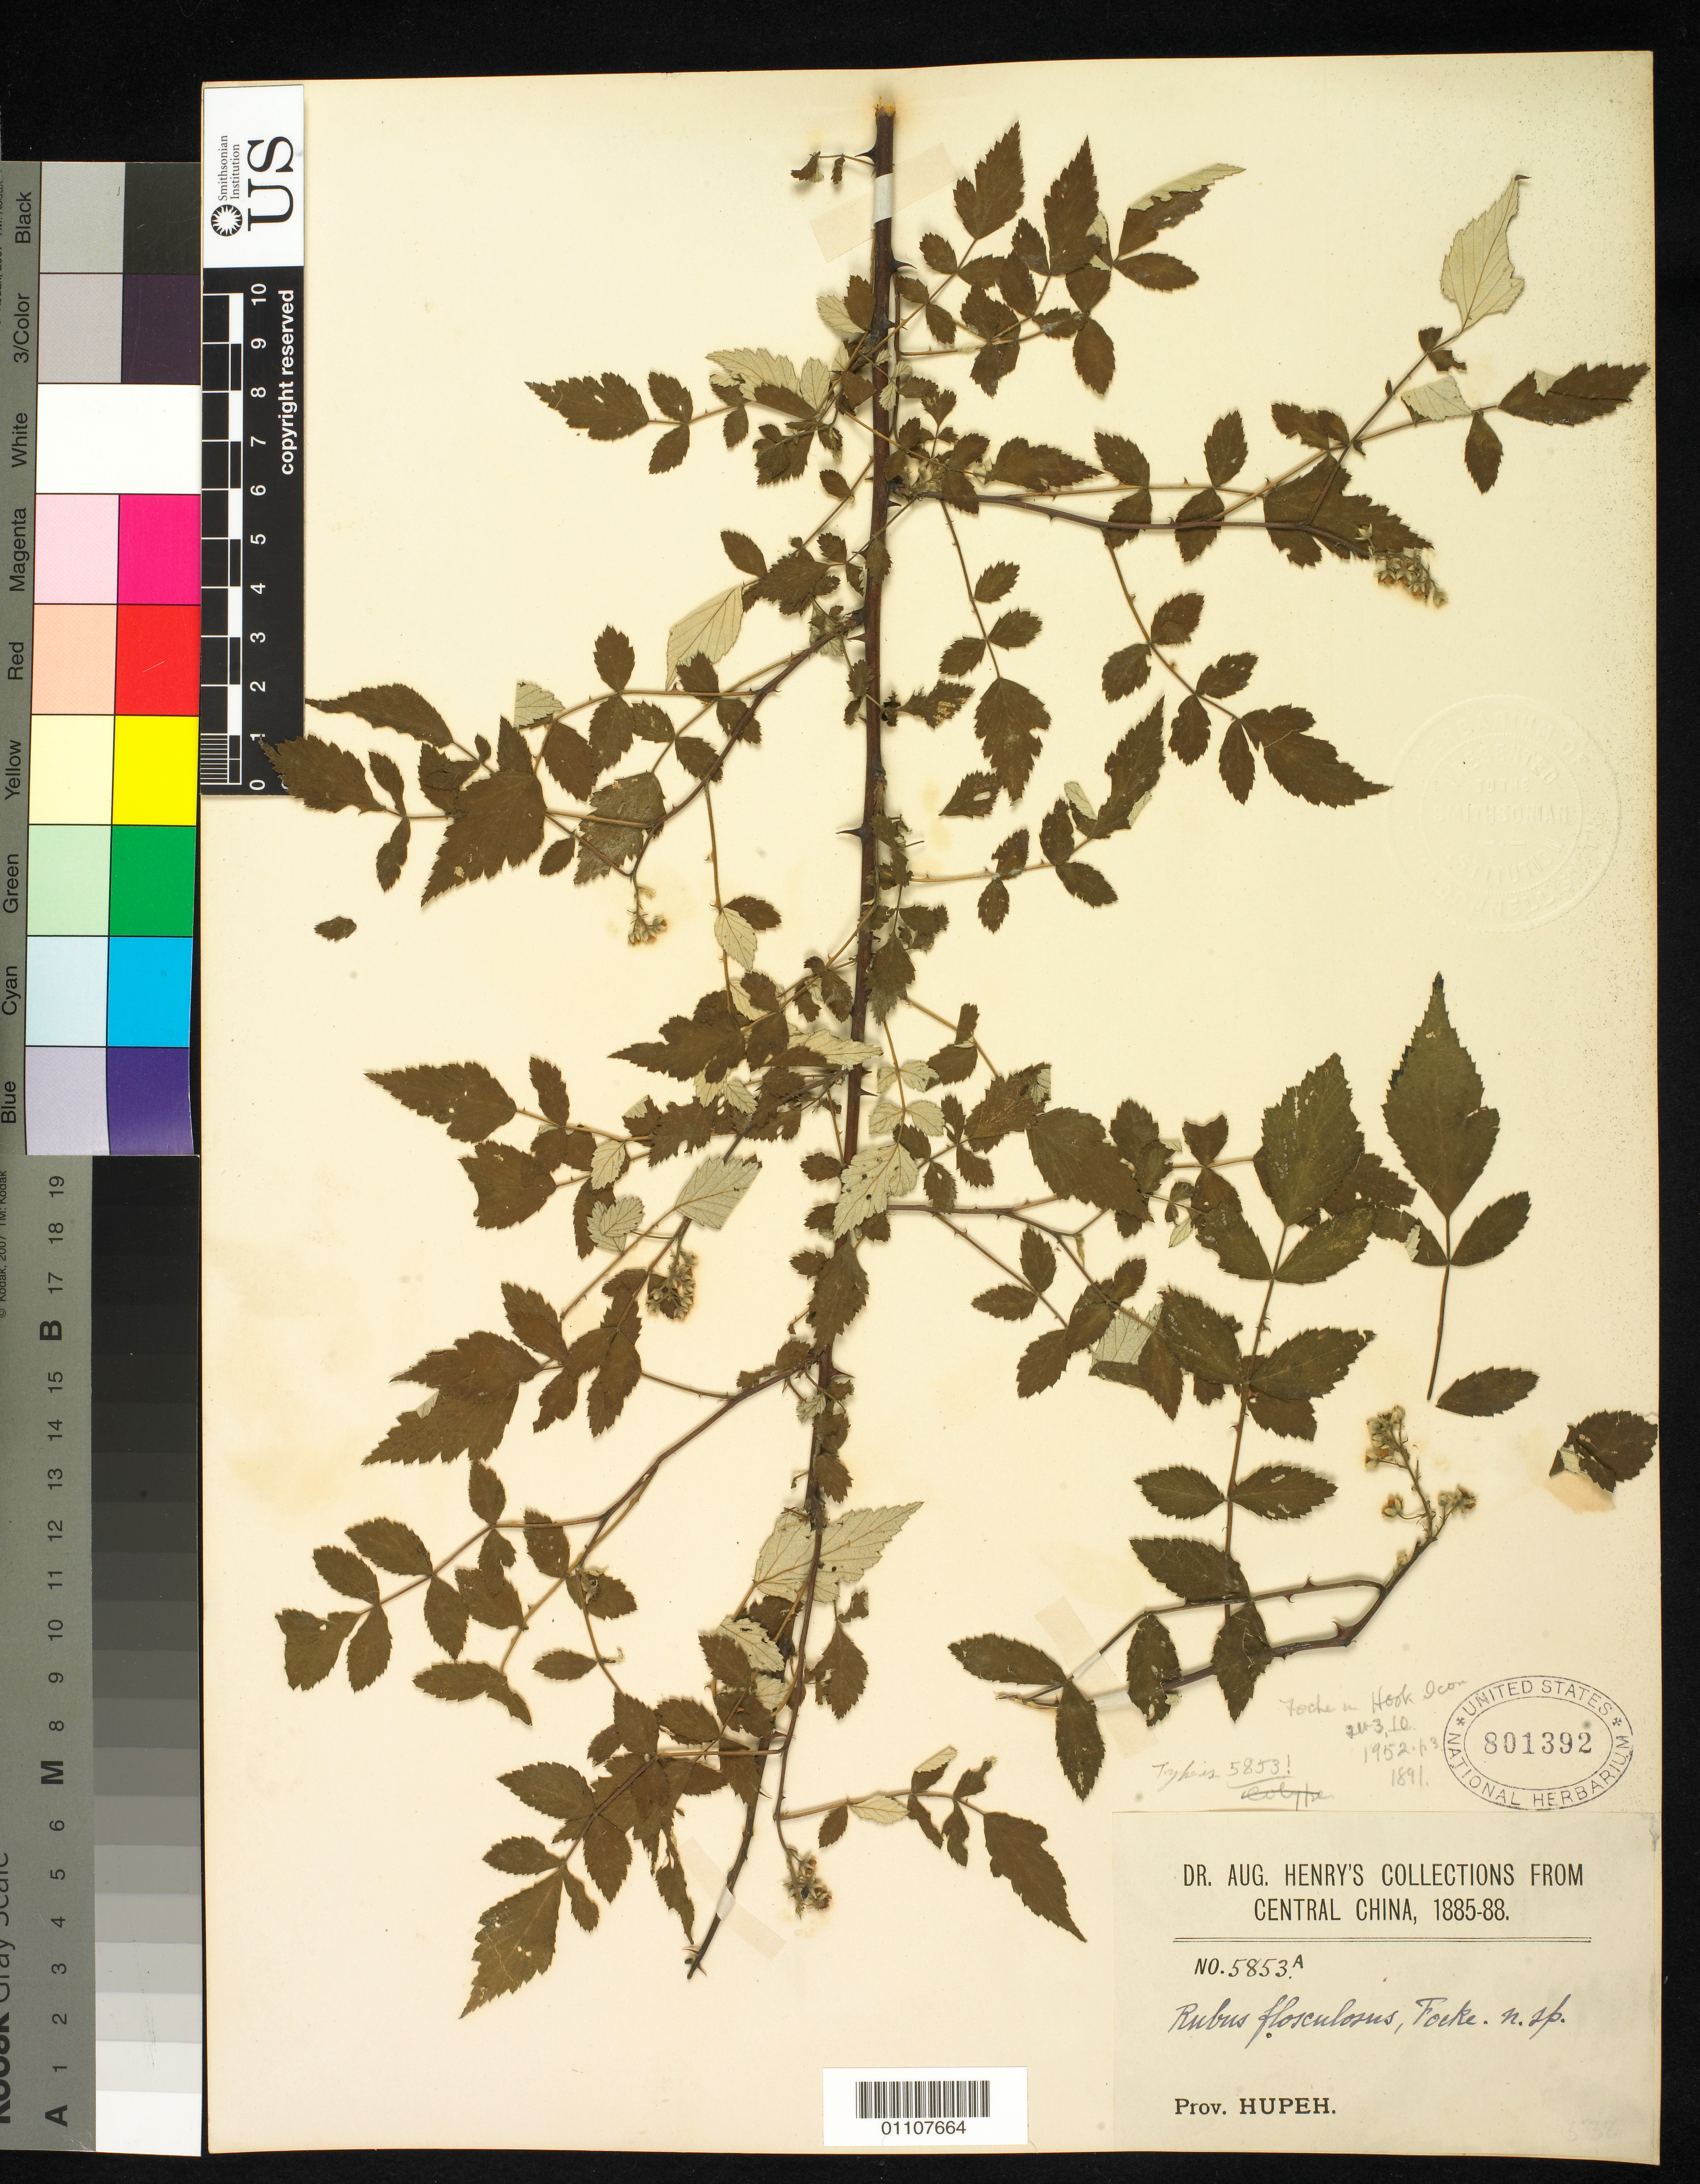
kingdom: Plantae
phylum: Tracheophyta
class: Magnoliopsida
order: Rosales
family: Rosaceae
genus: Rubus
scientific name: Rubus flosculosus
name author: Focke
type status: Possible Type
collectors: A. Henry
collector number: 5853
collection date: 1885/1888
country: China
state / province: Hubei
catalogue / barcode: US 801392